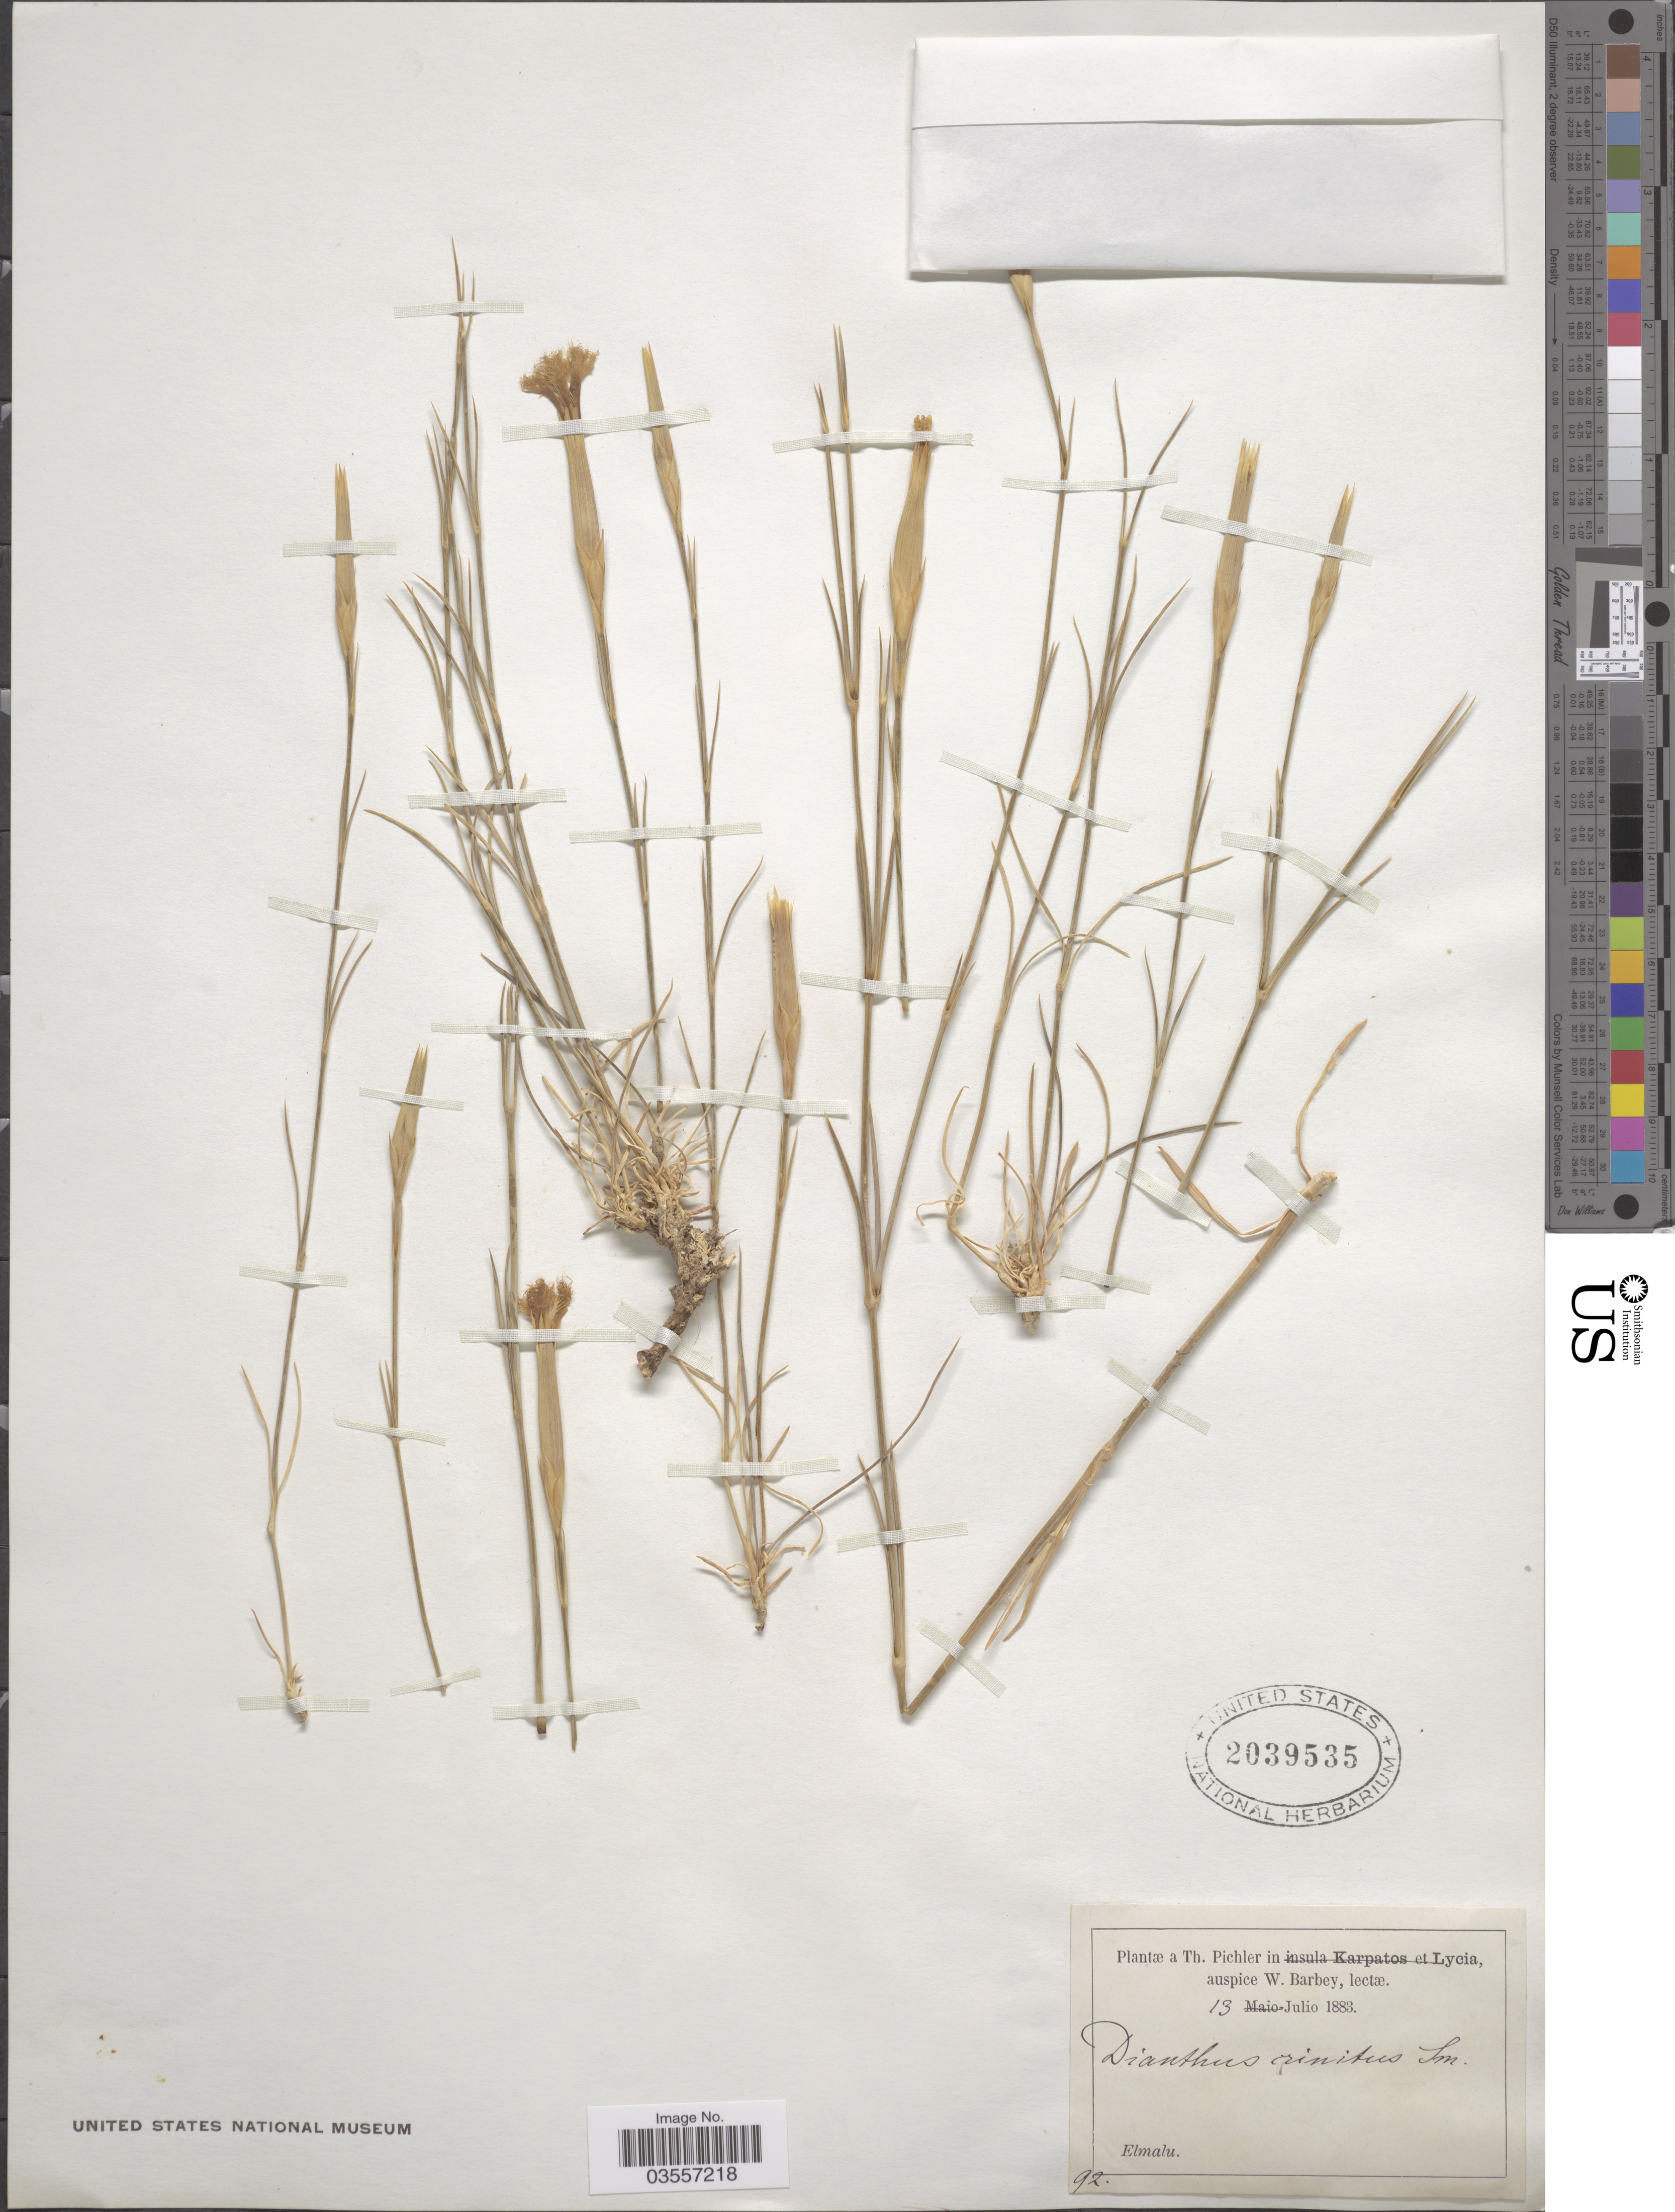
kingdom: Plantae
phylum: Tracheophyta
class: Magnoliopsida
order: Caryophyllales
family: Caryophyllaceae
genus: Dianthus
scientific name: Dianthus crinitus subsp. crinitus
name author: Sm.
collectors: T. Pichler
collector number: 92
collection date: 1883-07-13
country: Turkey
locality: Lycia. Elmalu.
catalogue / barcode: US 2039535